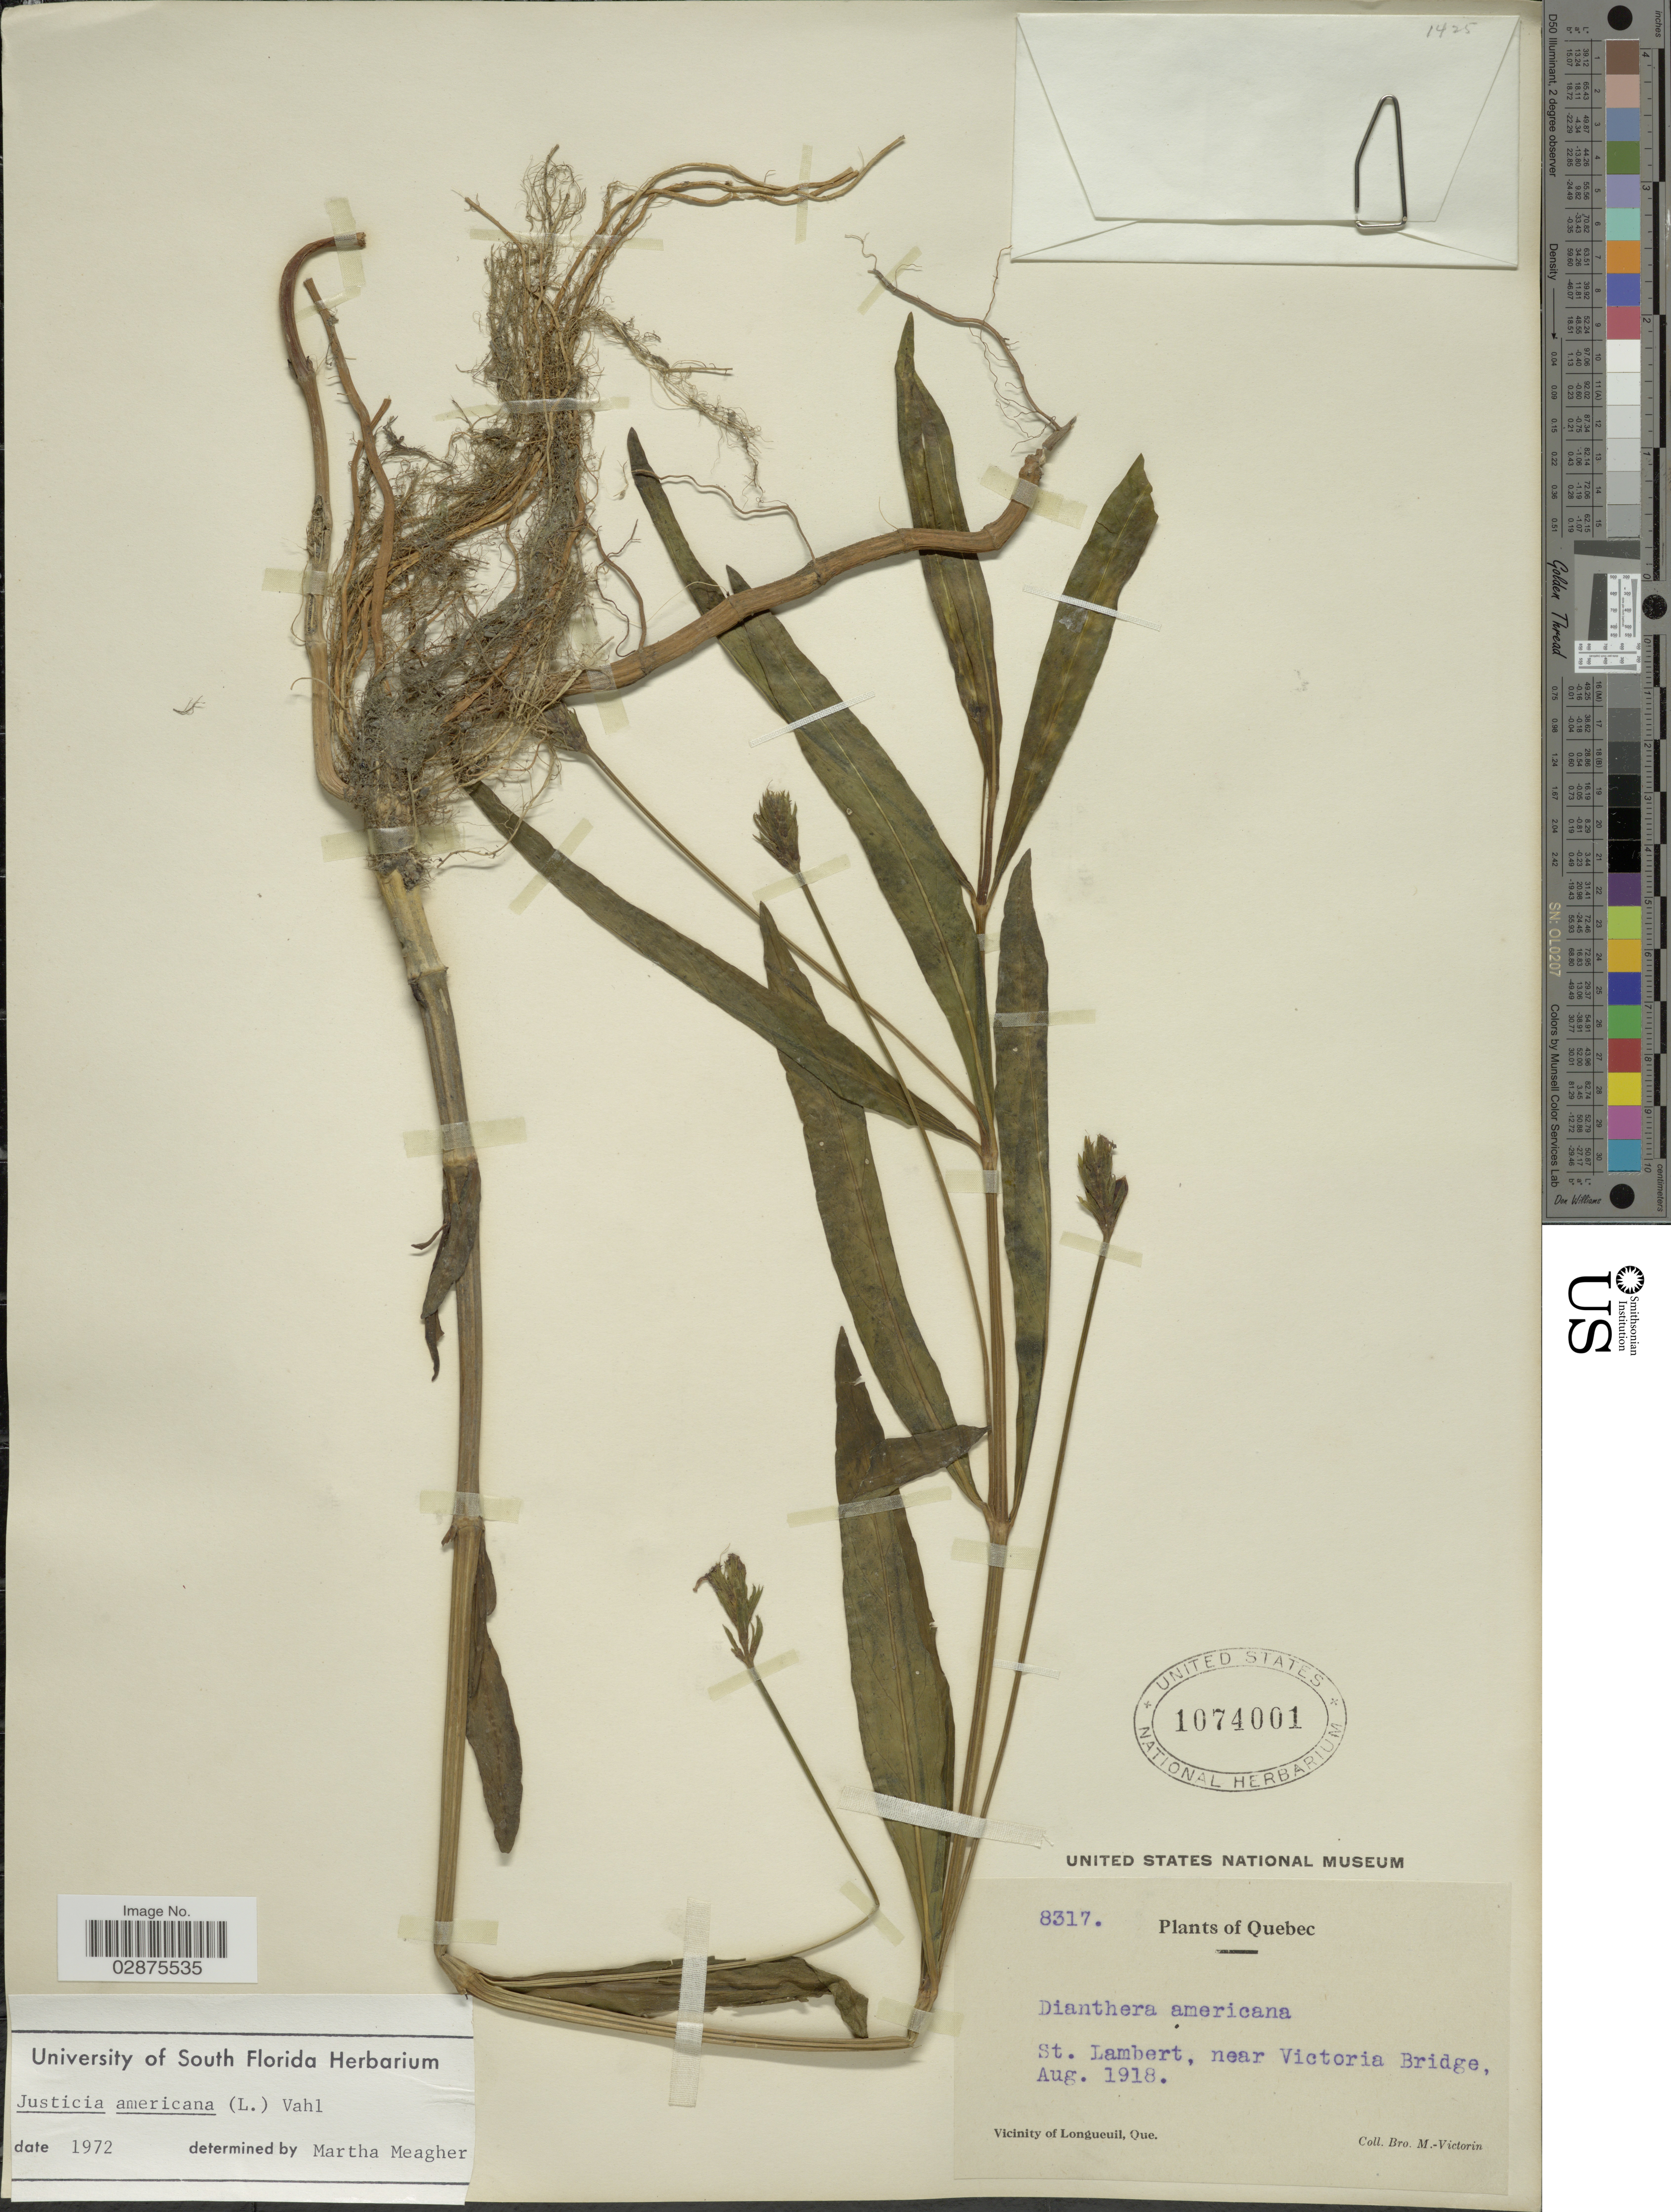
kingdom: Plantae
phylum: Tracheophyta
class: Magnoliopsida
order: Lamiales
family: Acanthaceae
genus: Justicia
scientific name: Justicia americana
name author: (L.) Vahl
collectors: Fr. Marie-Victorin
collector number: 8317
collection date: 1918-08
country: Canada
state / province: Quebec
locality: St. Lambert, near Victoria Bridge. Vicinity of Longueuil, Que.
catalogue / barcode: US 1074001